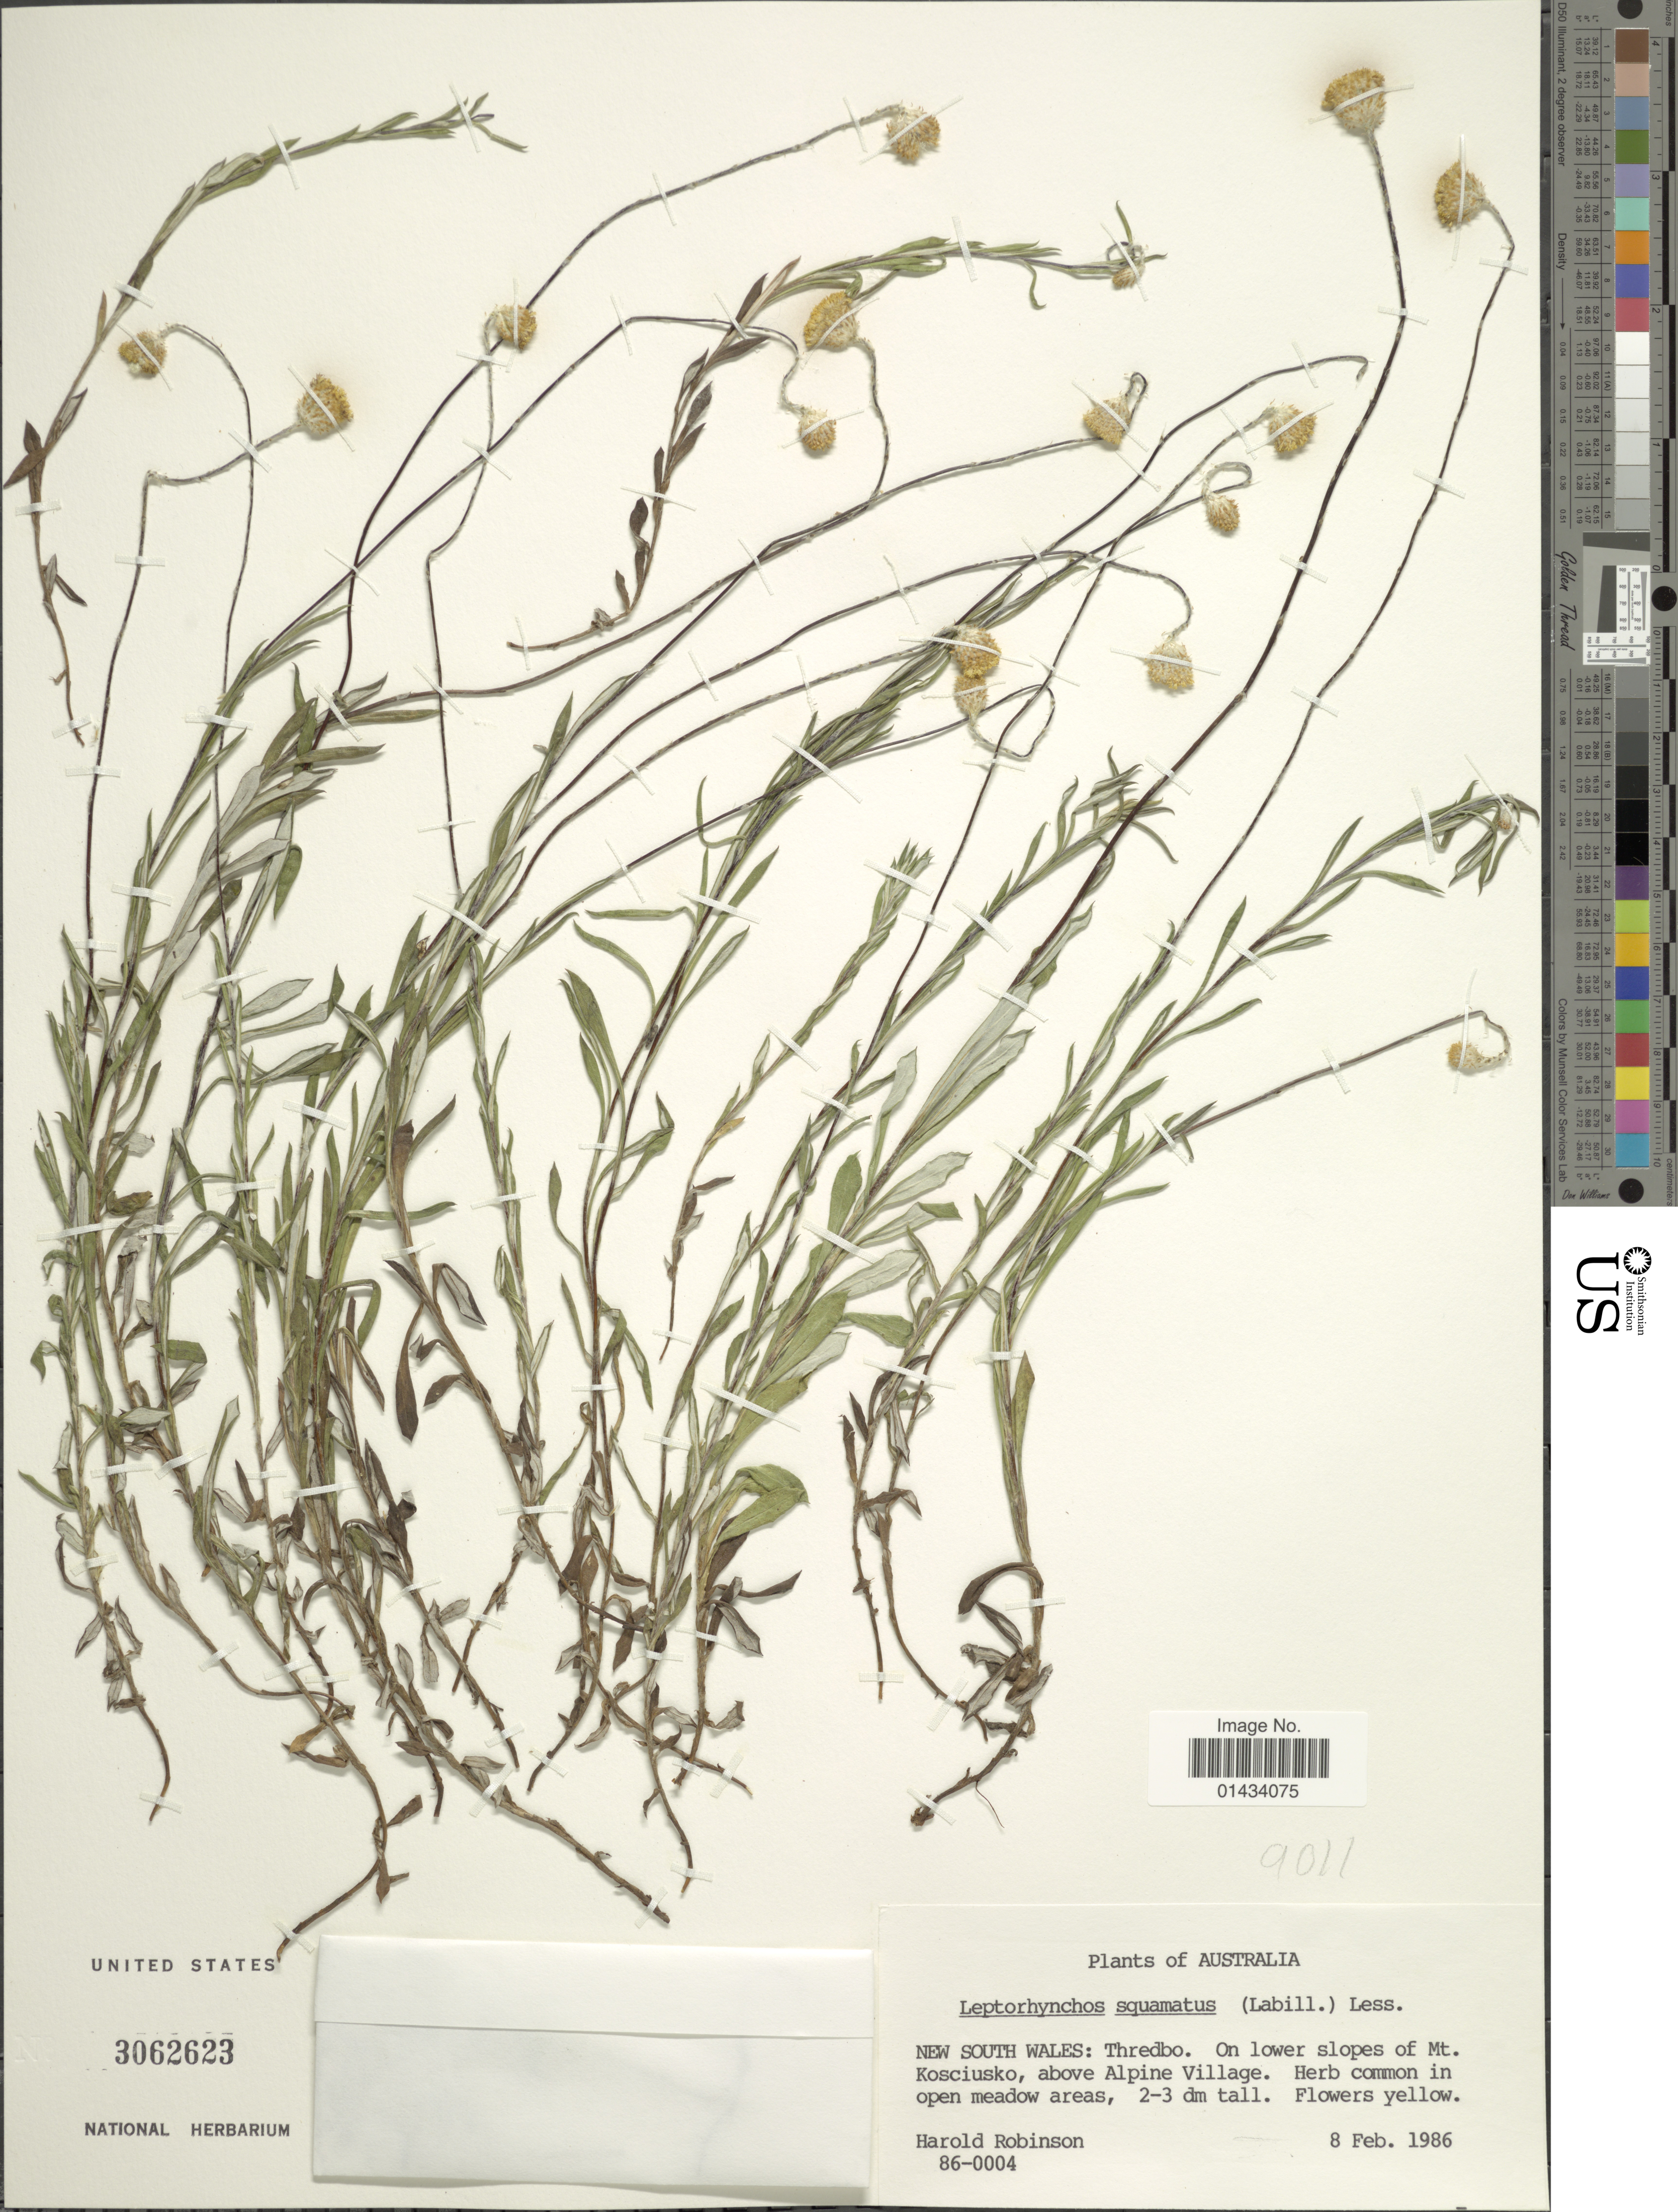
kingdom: Plantae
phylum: Tracheophyta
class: Magnoliopsida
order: Asterales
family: Asteraceae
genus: Leptorhynchos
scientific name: Leptorhynchos squamatus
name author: (Labill.) Less.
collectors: H. Robinson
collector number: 86-0004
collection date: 1986-02-08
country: Australia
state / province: New South Wales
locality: Thredbo, on lower slopes of Mt. Kosciusko, above Alpine Village, in open meadow areas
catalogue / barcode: US 3062623